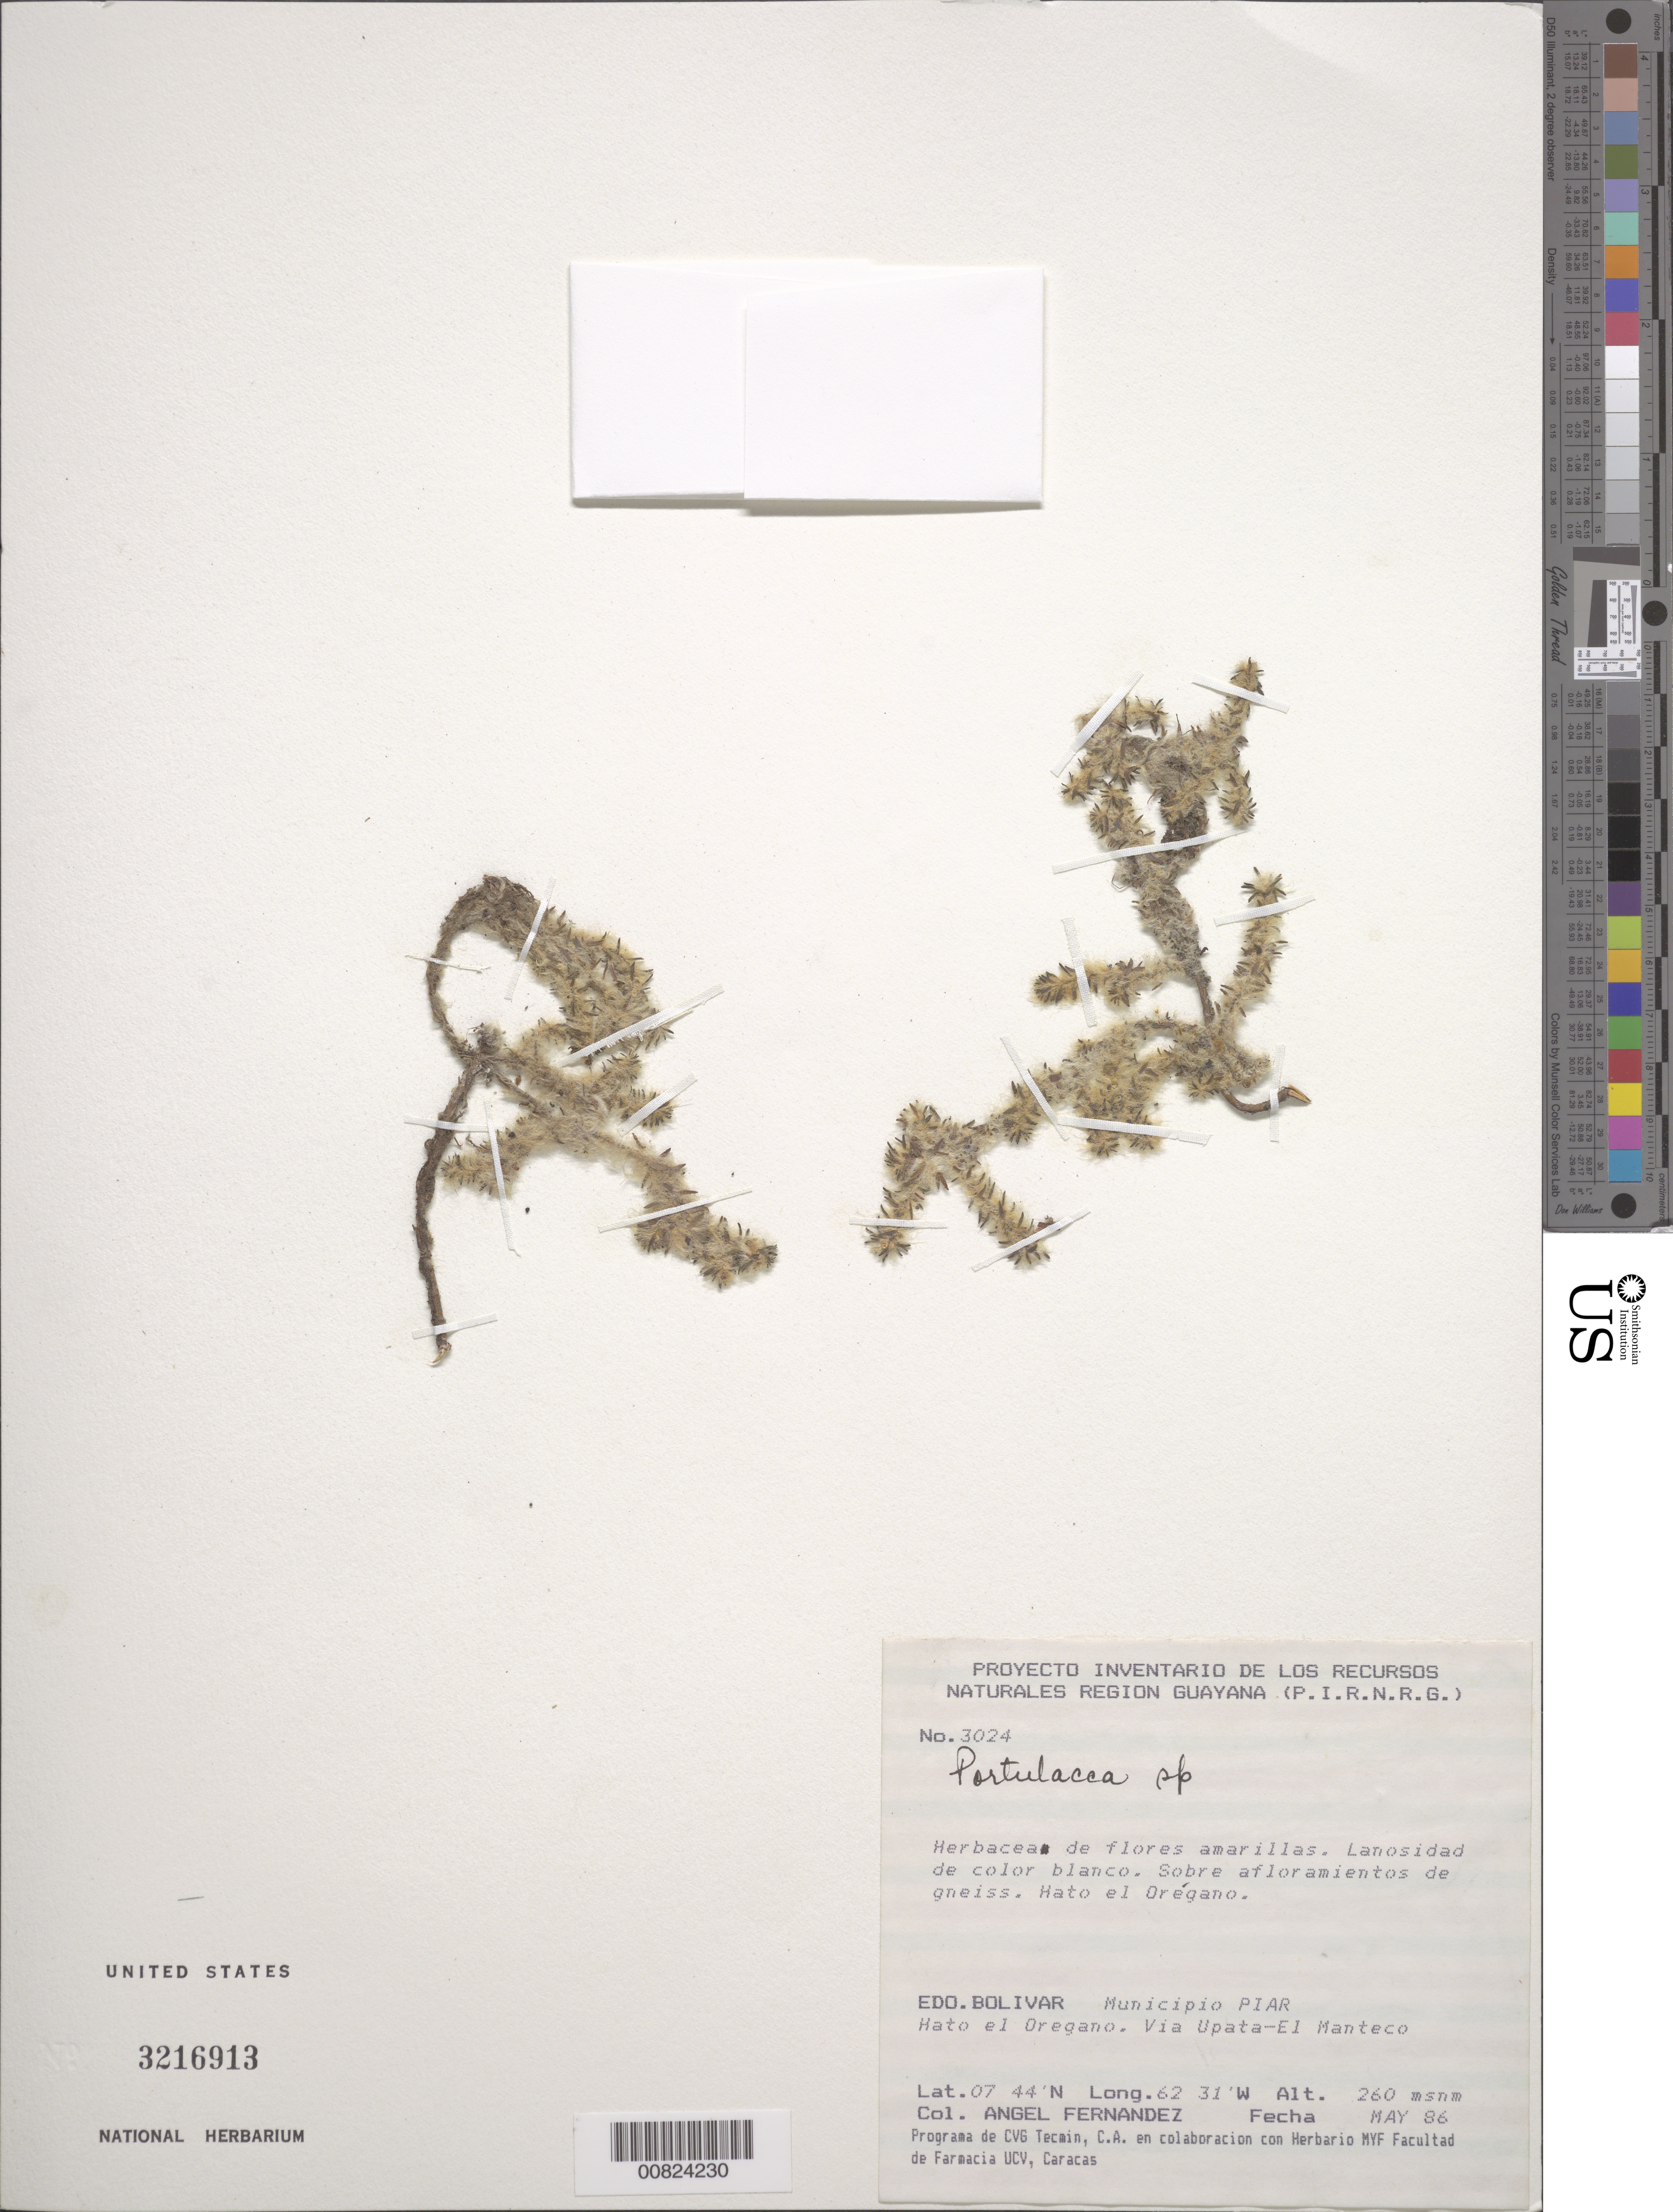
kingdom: Plantae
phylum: Tracheophyta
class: Magnoliopsida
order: Caryophyllales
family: Portulacaceae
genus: Portulaca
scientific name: Portulaca sp.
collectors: A. Fernández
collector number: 3024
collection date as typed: May-86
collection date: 1986-05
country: Venezuela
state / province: Bolívar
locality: Mun. Piar, Hato el Orégano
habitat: Sobre afloraminetos de gneiss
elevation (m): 260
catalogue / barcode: US 3216913